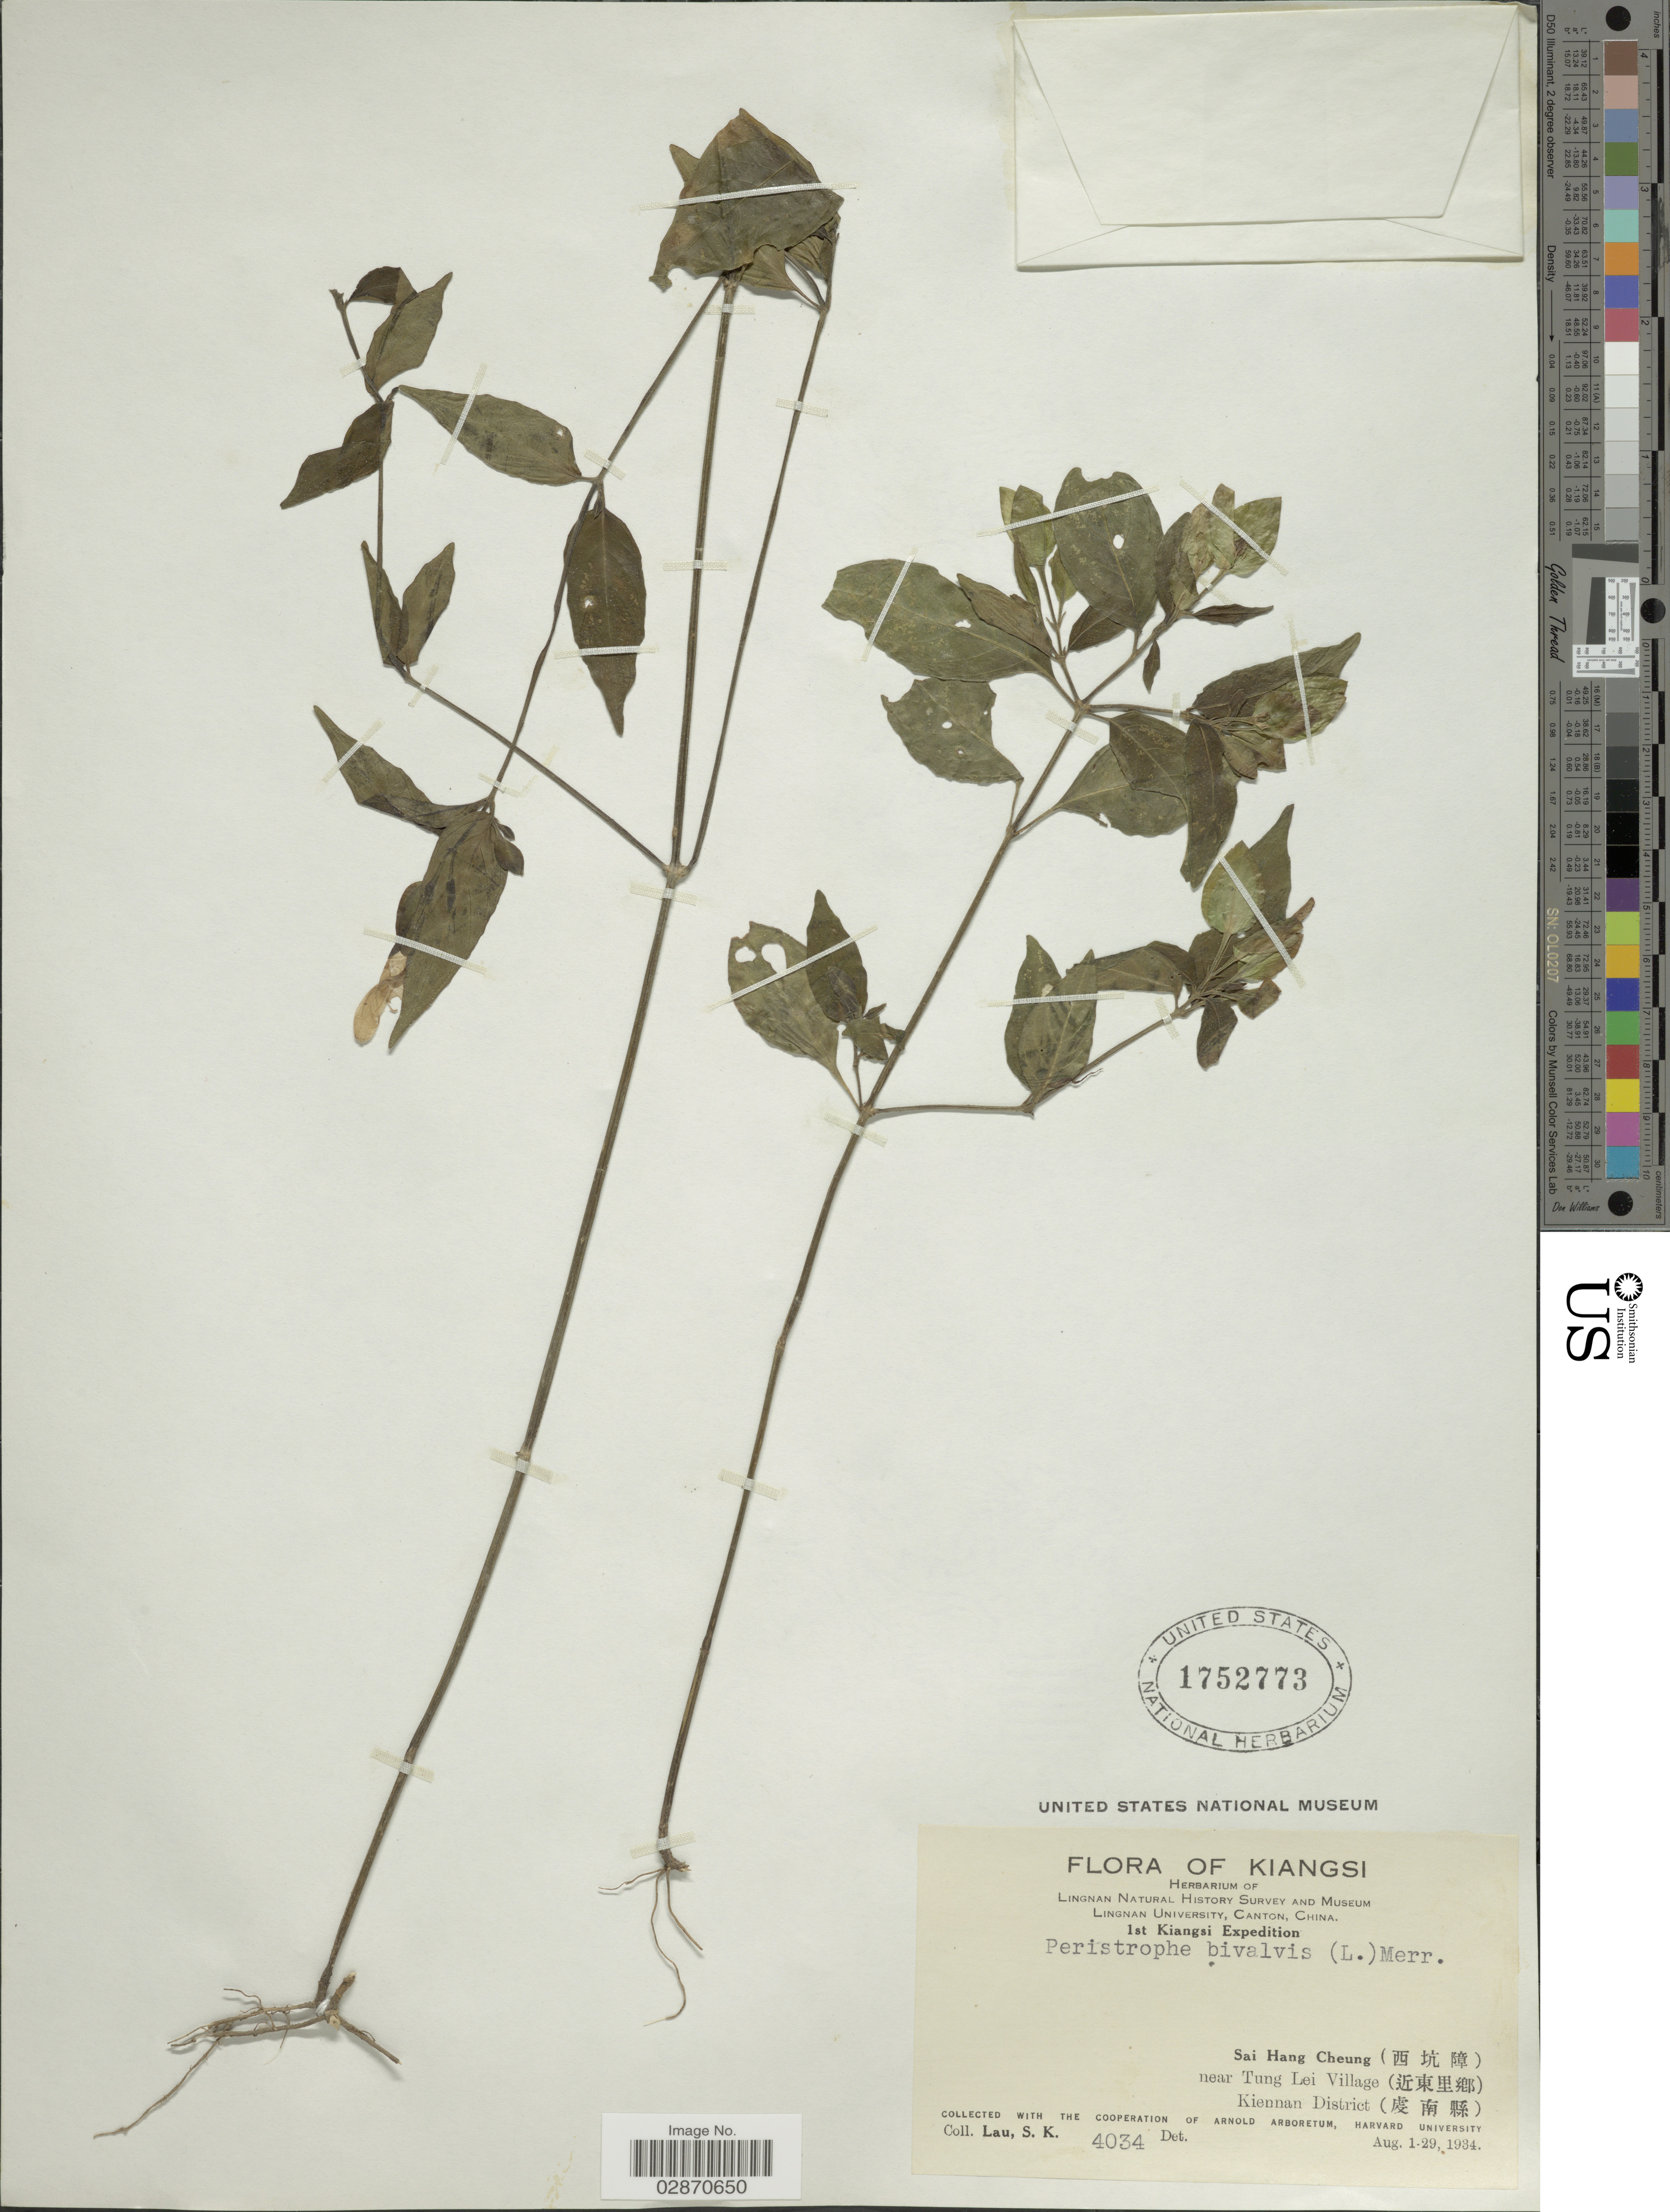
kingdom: Plantae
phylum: Tracheophyta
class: Magnoliopsida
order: Lamiales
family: Acanthaceae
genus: Peristrophe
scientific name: Peristrophe bivalvis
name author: (L.) Merr.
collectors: S. K. Lau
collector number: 4034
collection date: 1934-08-01/1934-08-29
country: China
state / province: Jiangxi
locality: Kiangsi. Sai Hang Cheung near Tun Lei Village. Kiennan District.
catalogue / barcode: US 1752773